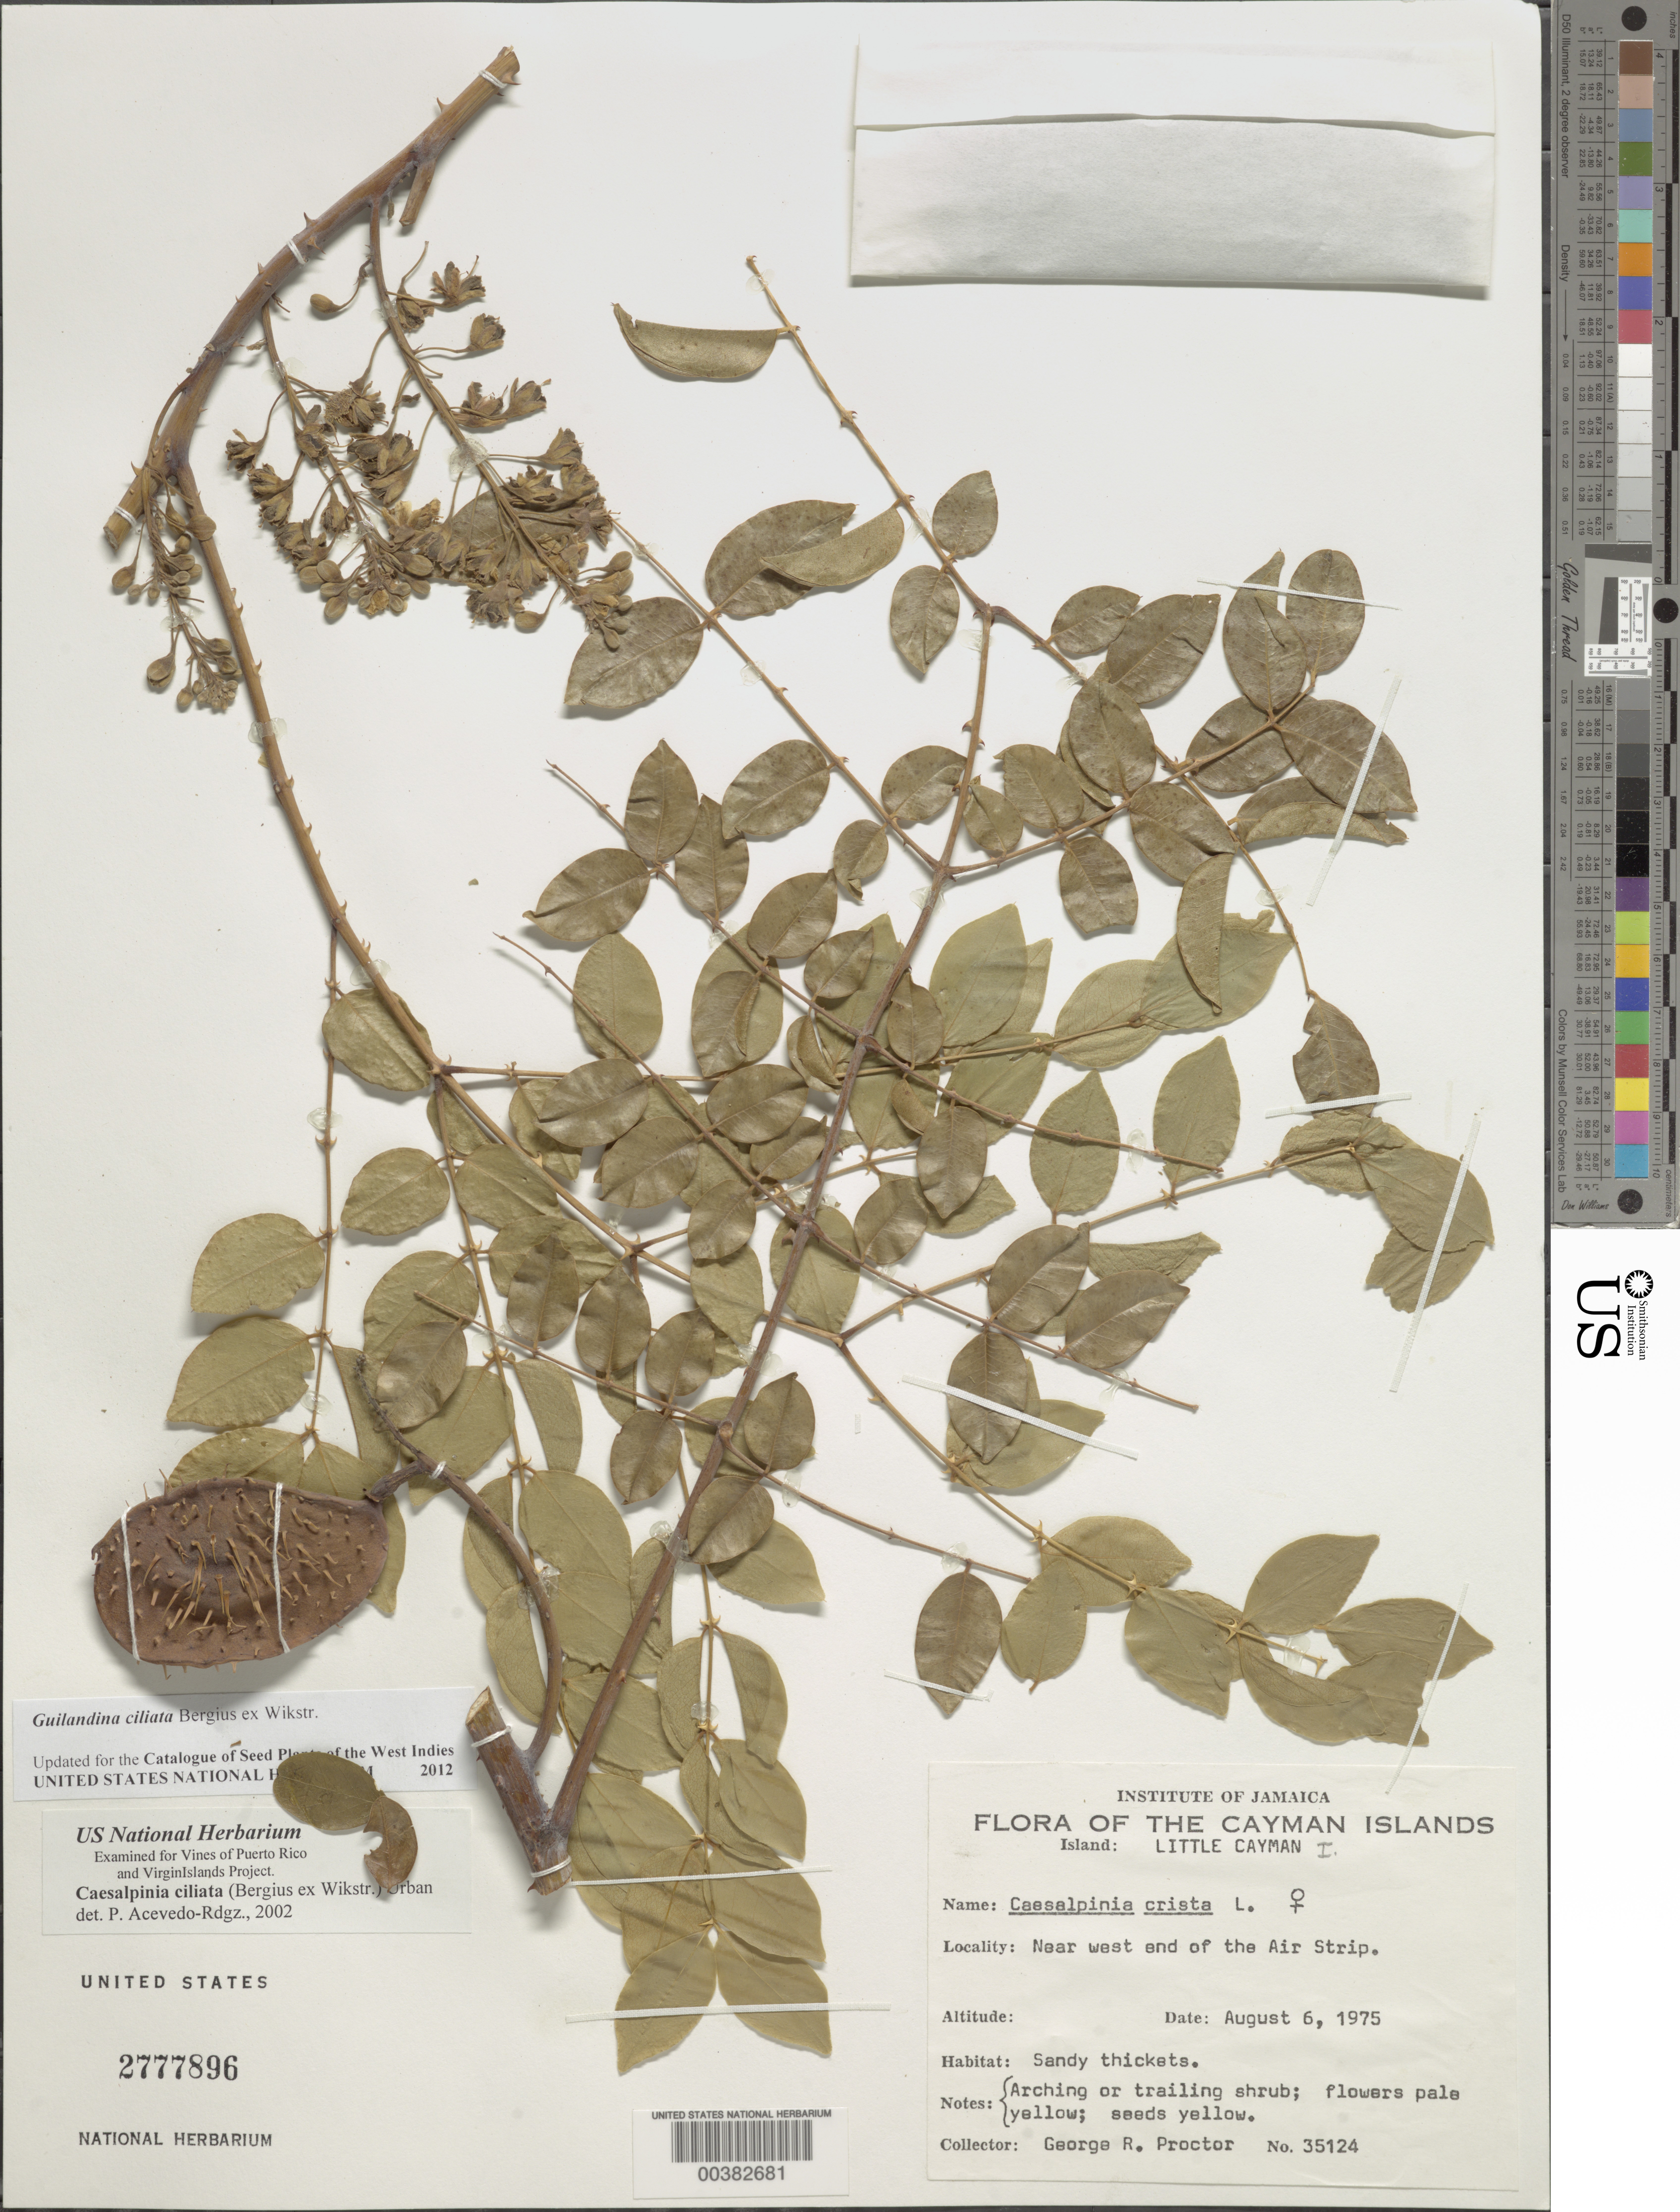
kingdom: Plantae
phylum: Tracheophyta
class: Magnoliopsida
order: Fabales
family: Fabaceae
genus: Guilandina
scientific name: Guilandina ciliata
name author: Bergius ex Wikstr.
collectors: G. R. Proctor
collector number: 35124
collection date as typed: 06 Aug 1975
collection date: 1975-08-06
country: Cayman Islands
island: Little Cayman Island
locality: Near W end of the air strip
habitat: Sandy thickets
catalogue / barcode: US 2777896